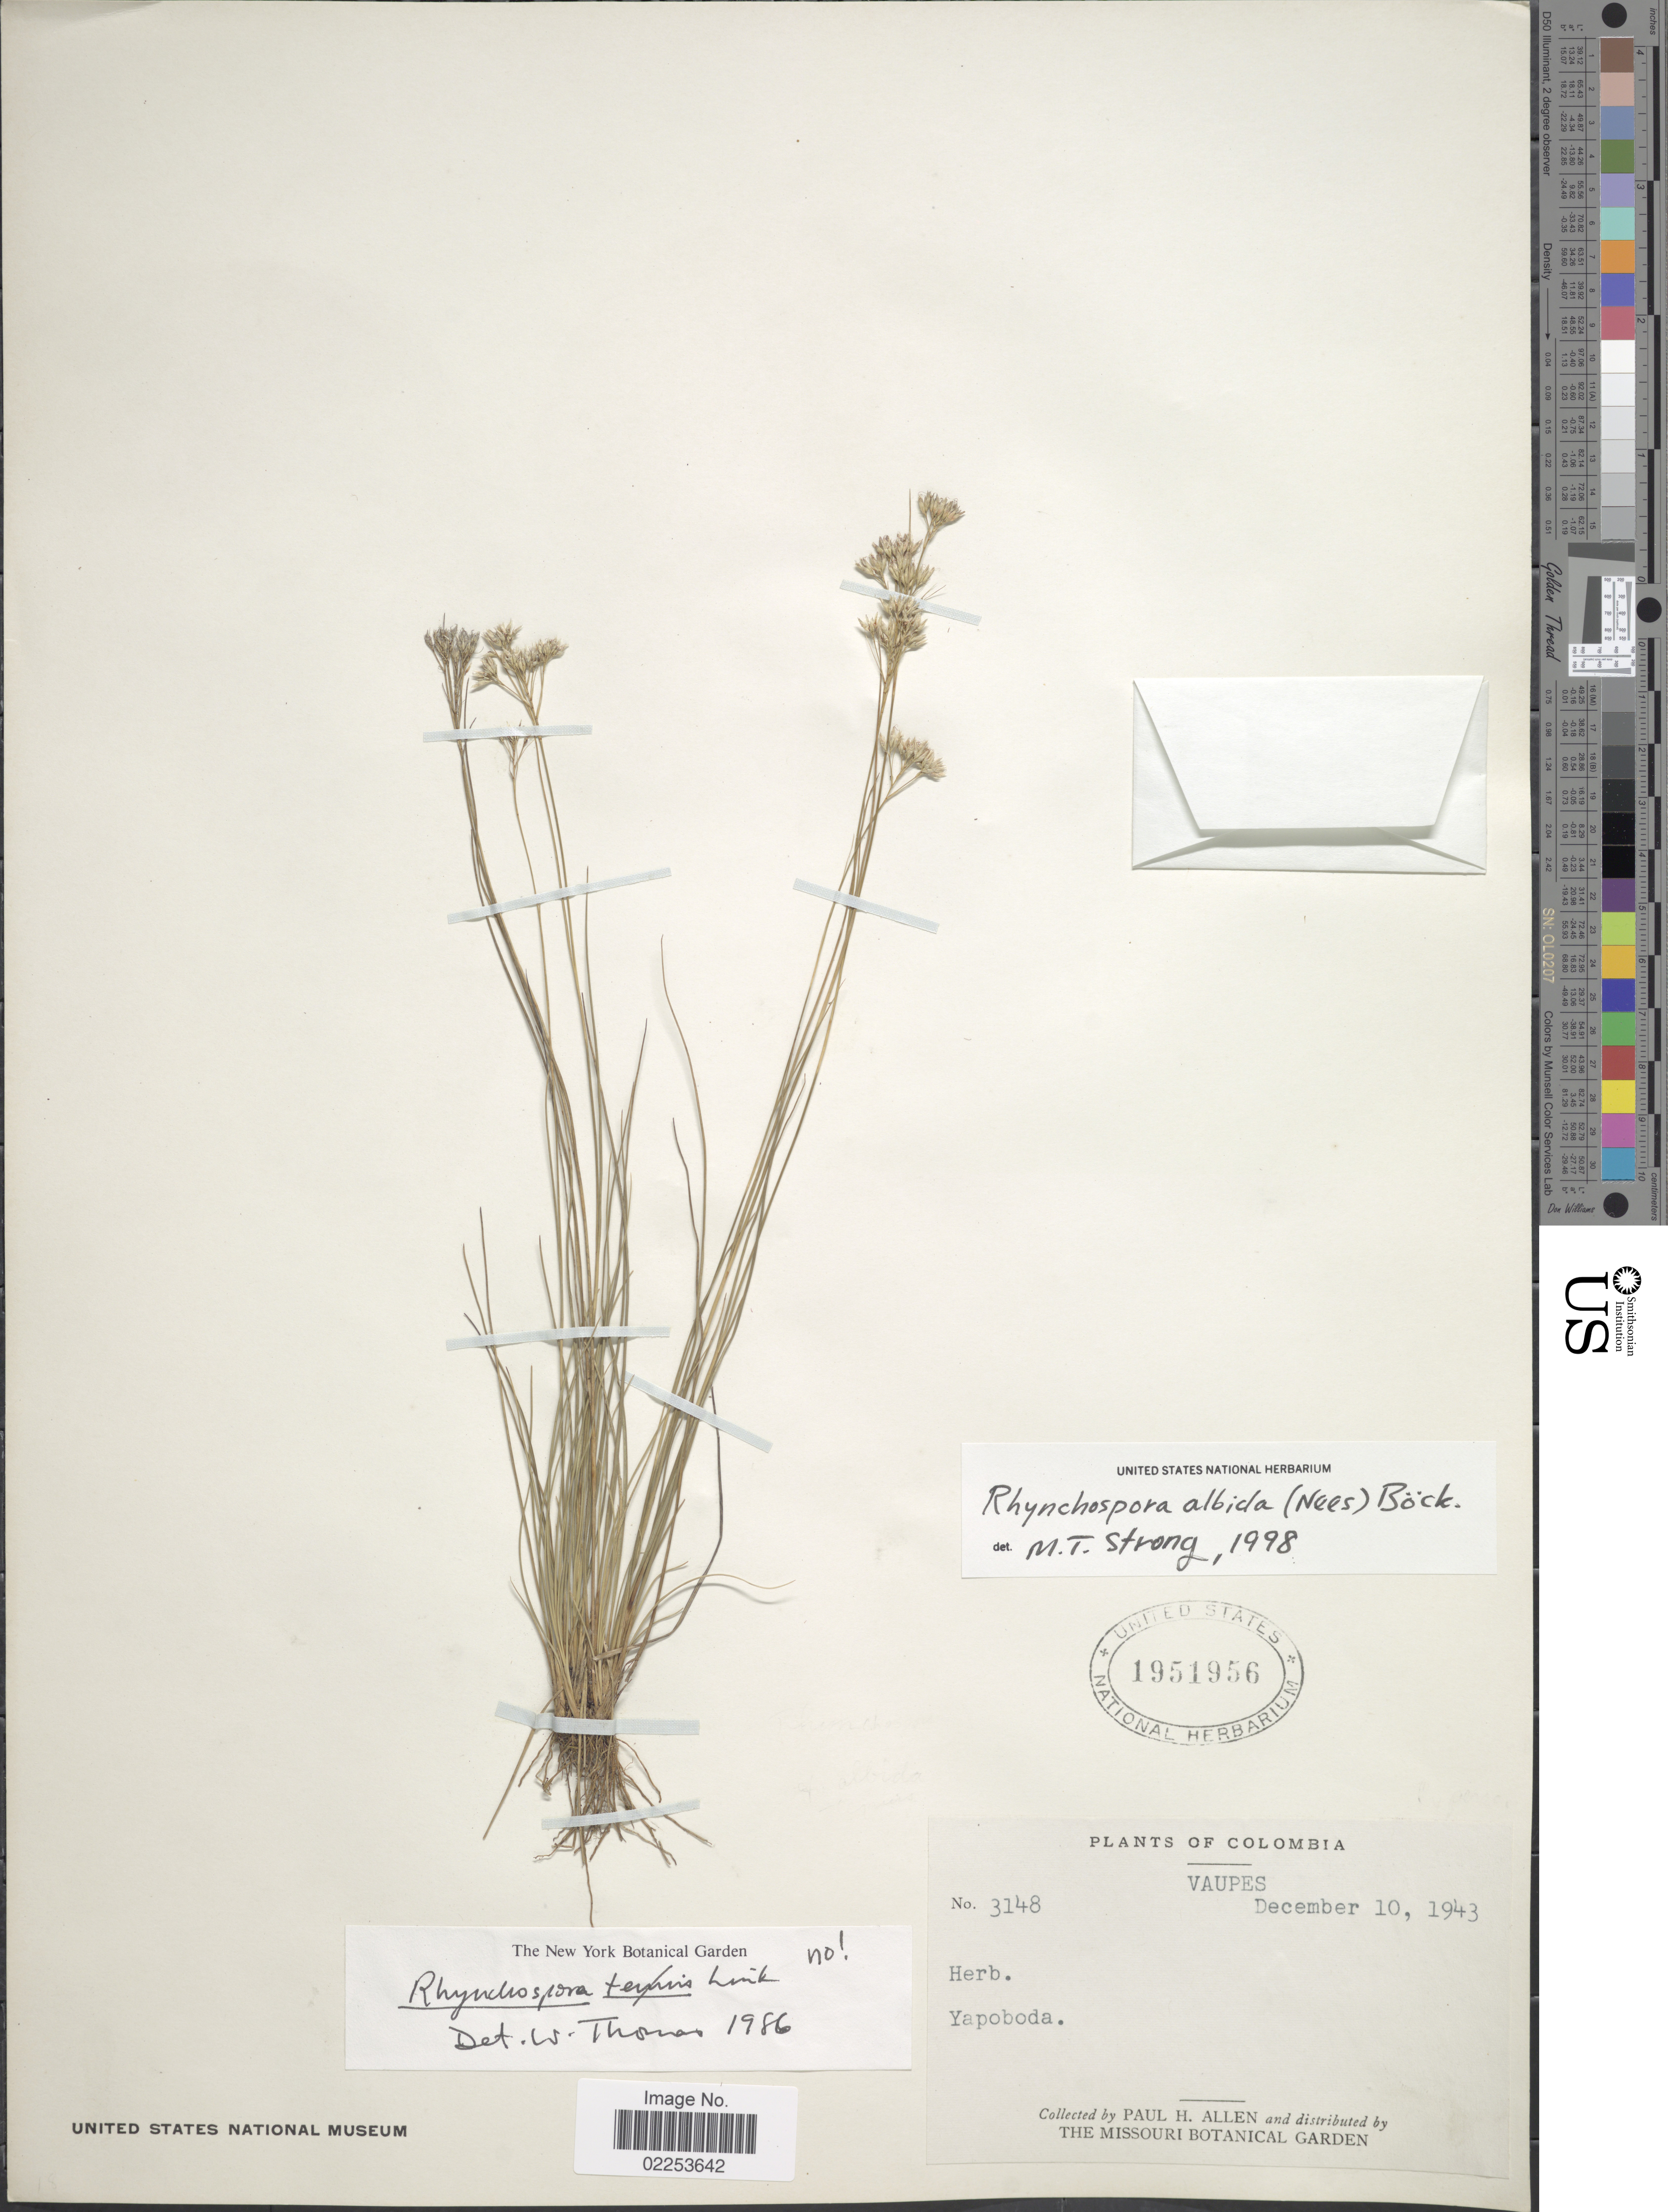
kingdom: Plantae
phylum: Tracheophyta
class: Liliopsida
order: Poales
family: Cyperaceae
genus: Rhynchospora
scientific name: Rhynchospora albida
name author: (Nees) Boeckeler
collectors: P. H. Allen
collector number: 3148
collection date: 1943-12-10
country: Colombia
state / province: Vaupés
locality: Vaupes. Yapoboda.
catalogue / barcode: US 1951956